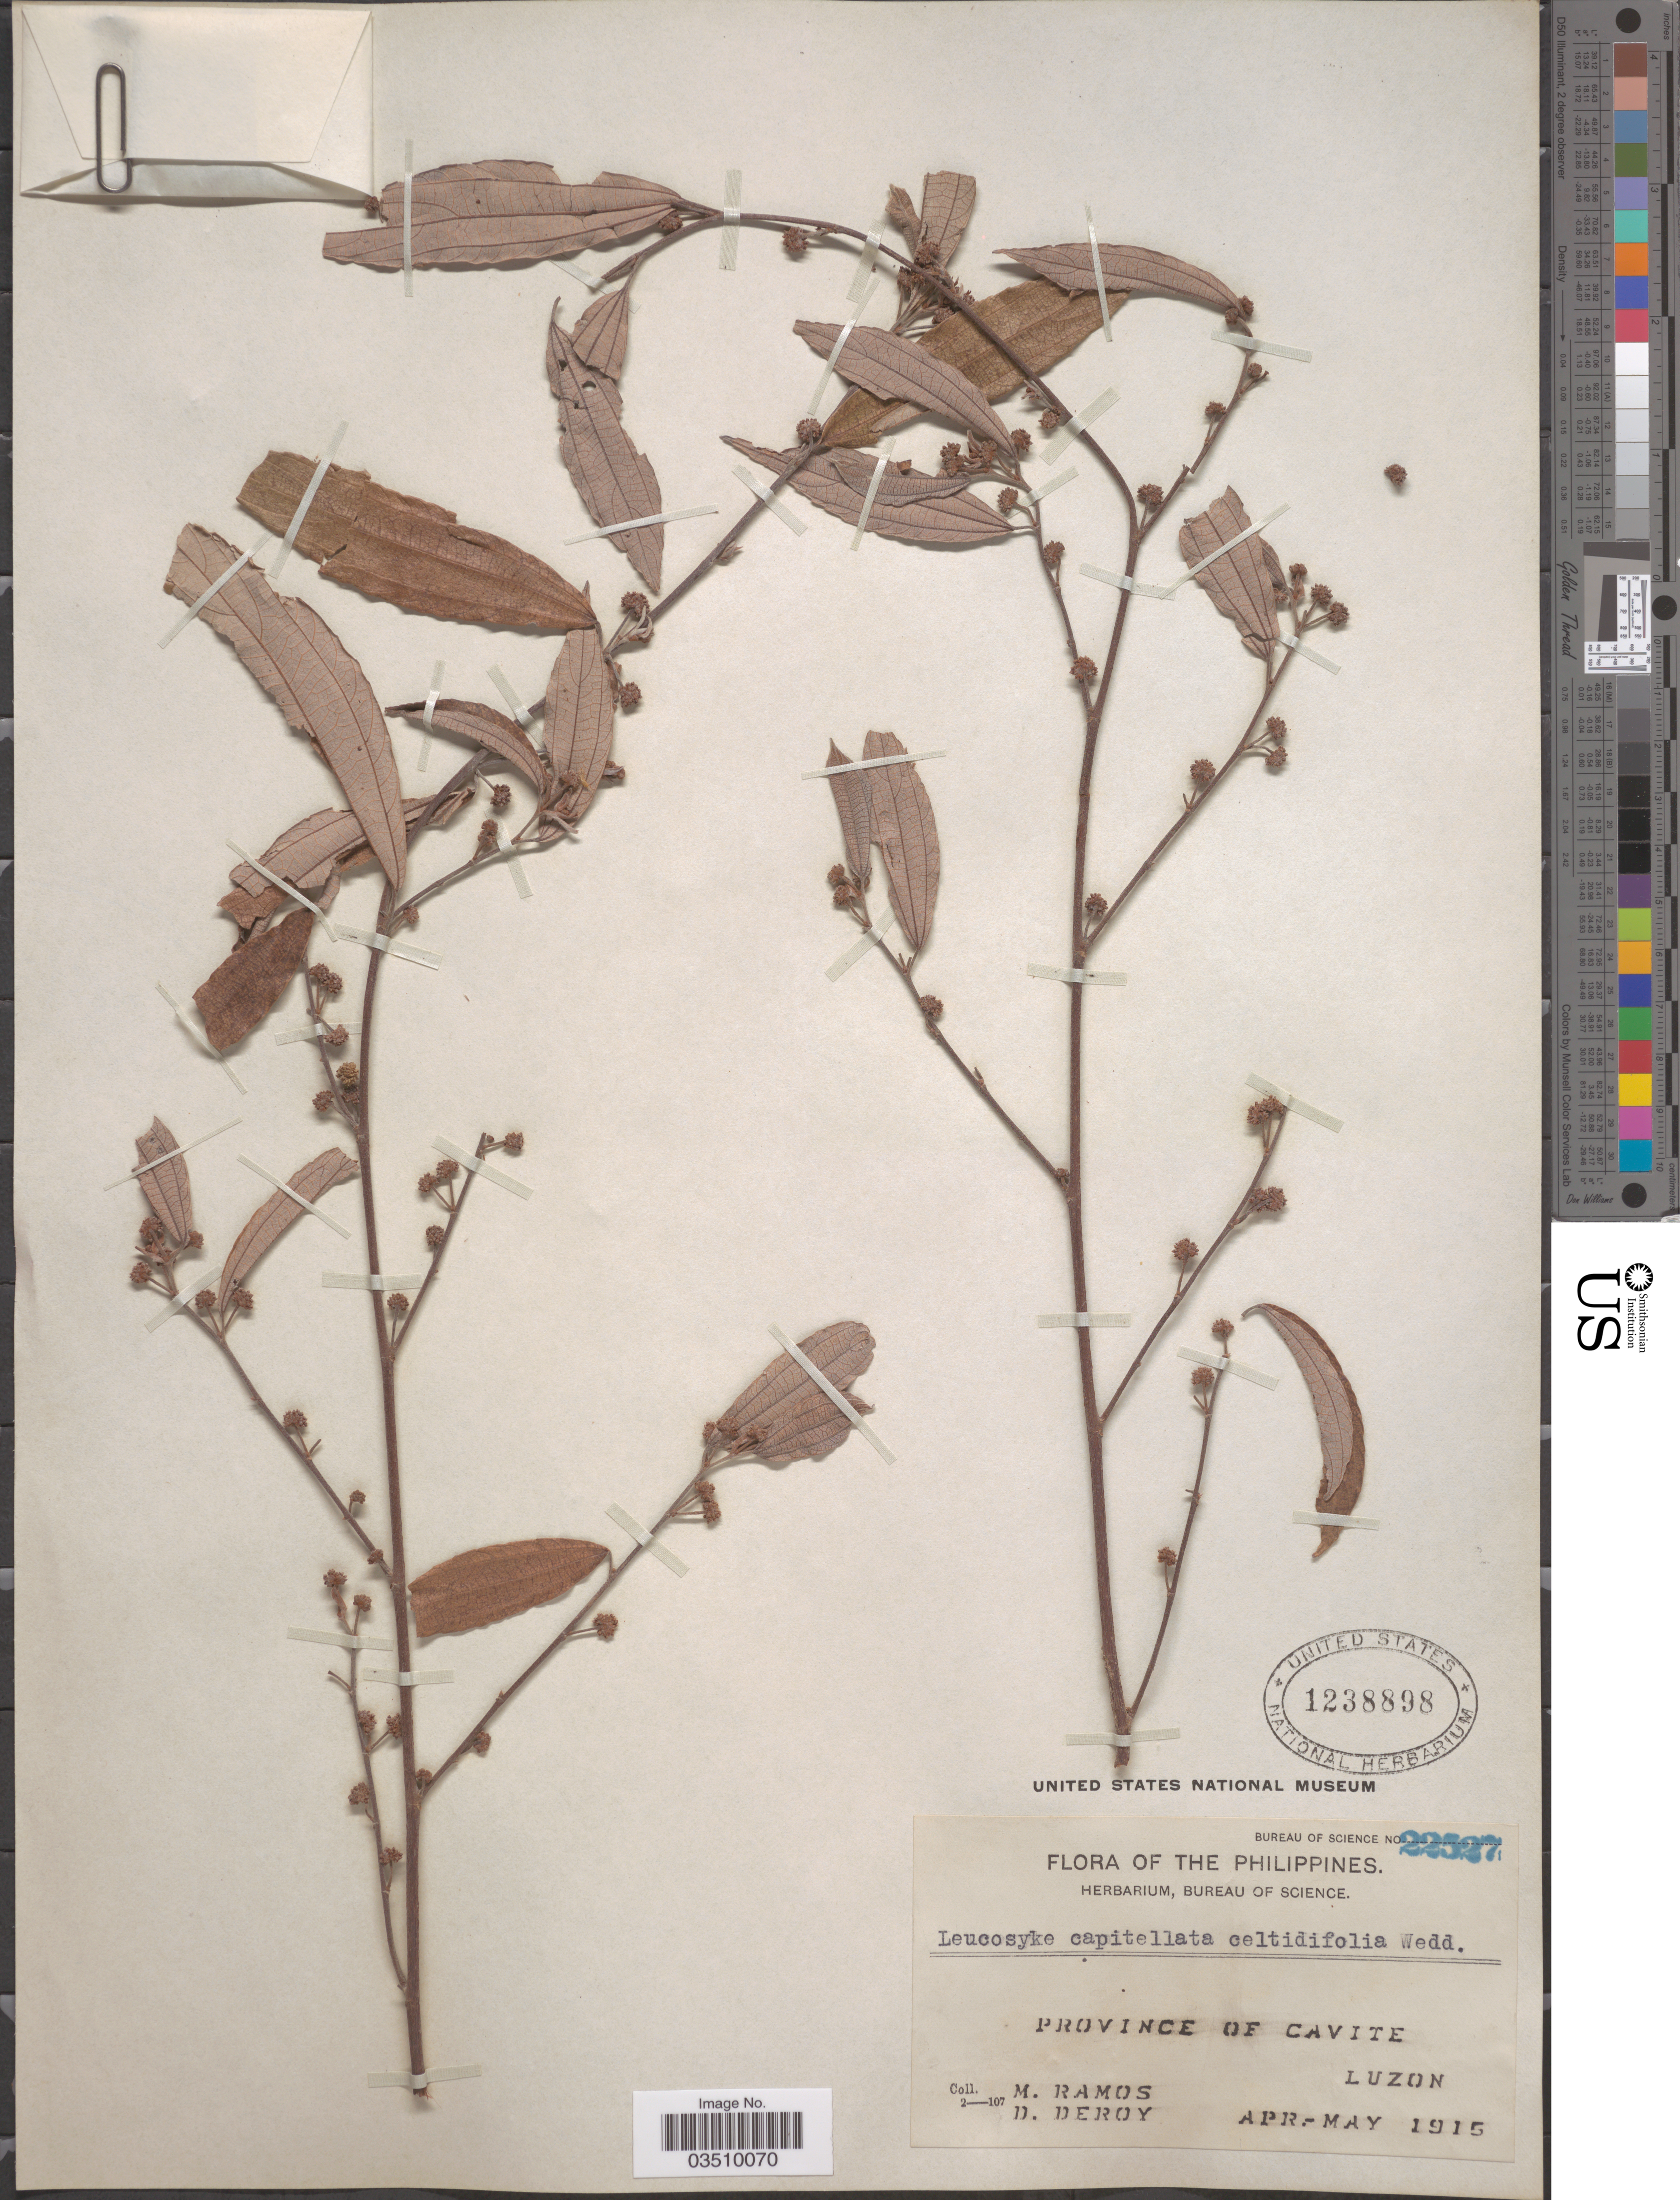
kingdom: Plantae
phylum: Tracheophyta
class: Magnoliopsida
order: Rosales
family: Urticaceae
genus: Leucosyke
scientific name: Leucosyke capitellata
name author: (Poir.) Wedd.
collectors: M. Ramos & D. Deroy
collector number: Bureau of Science 22527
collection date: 1915-04/1915-05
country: Philippines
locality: Province of Cavite. Luzon.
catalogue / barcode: US 1238898